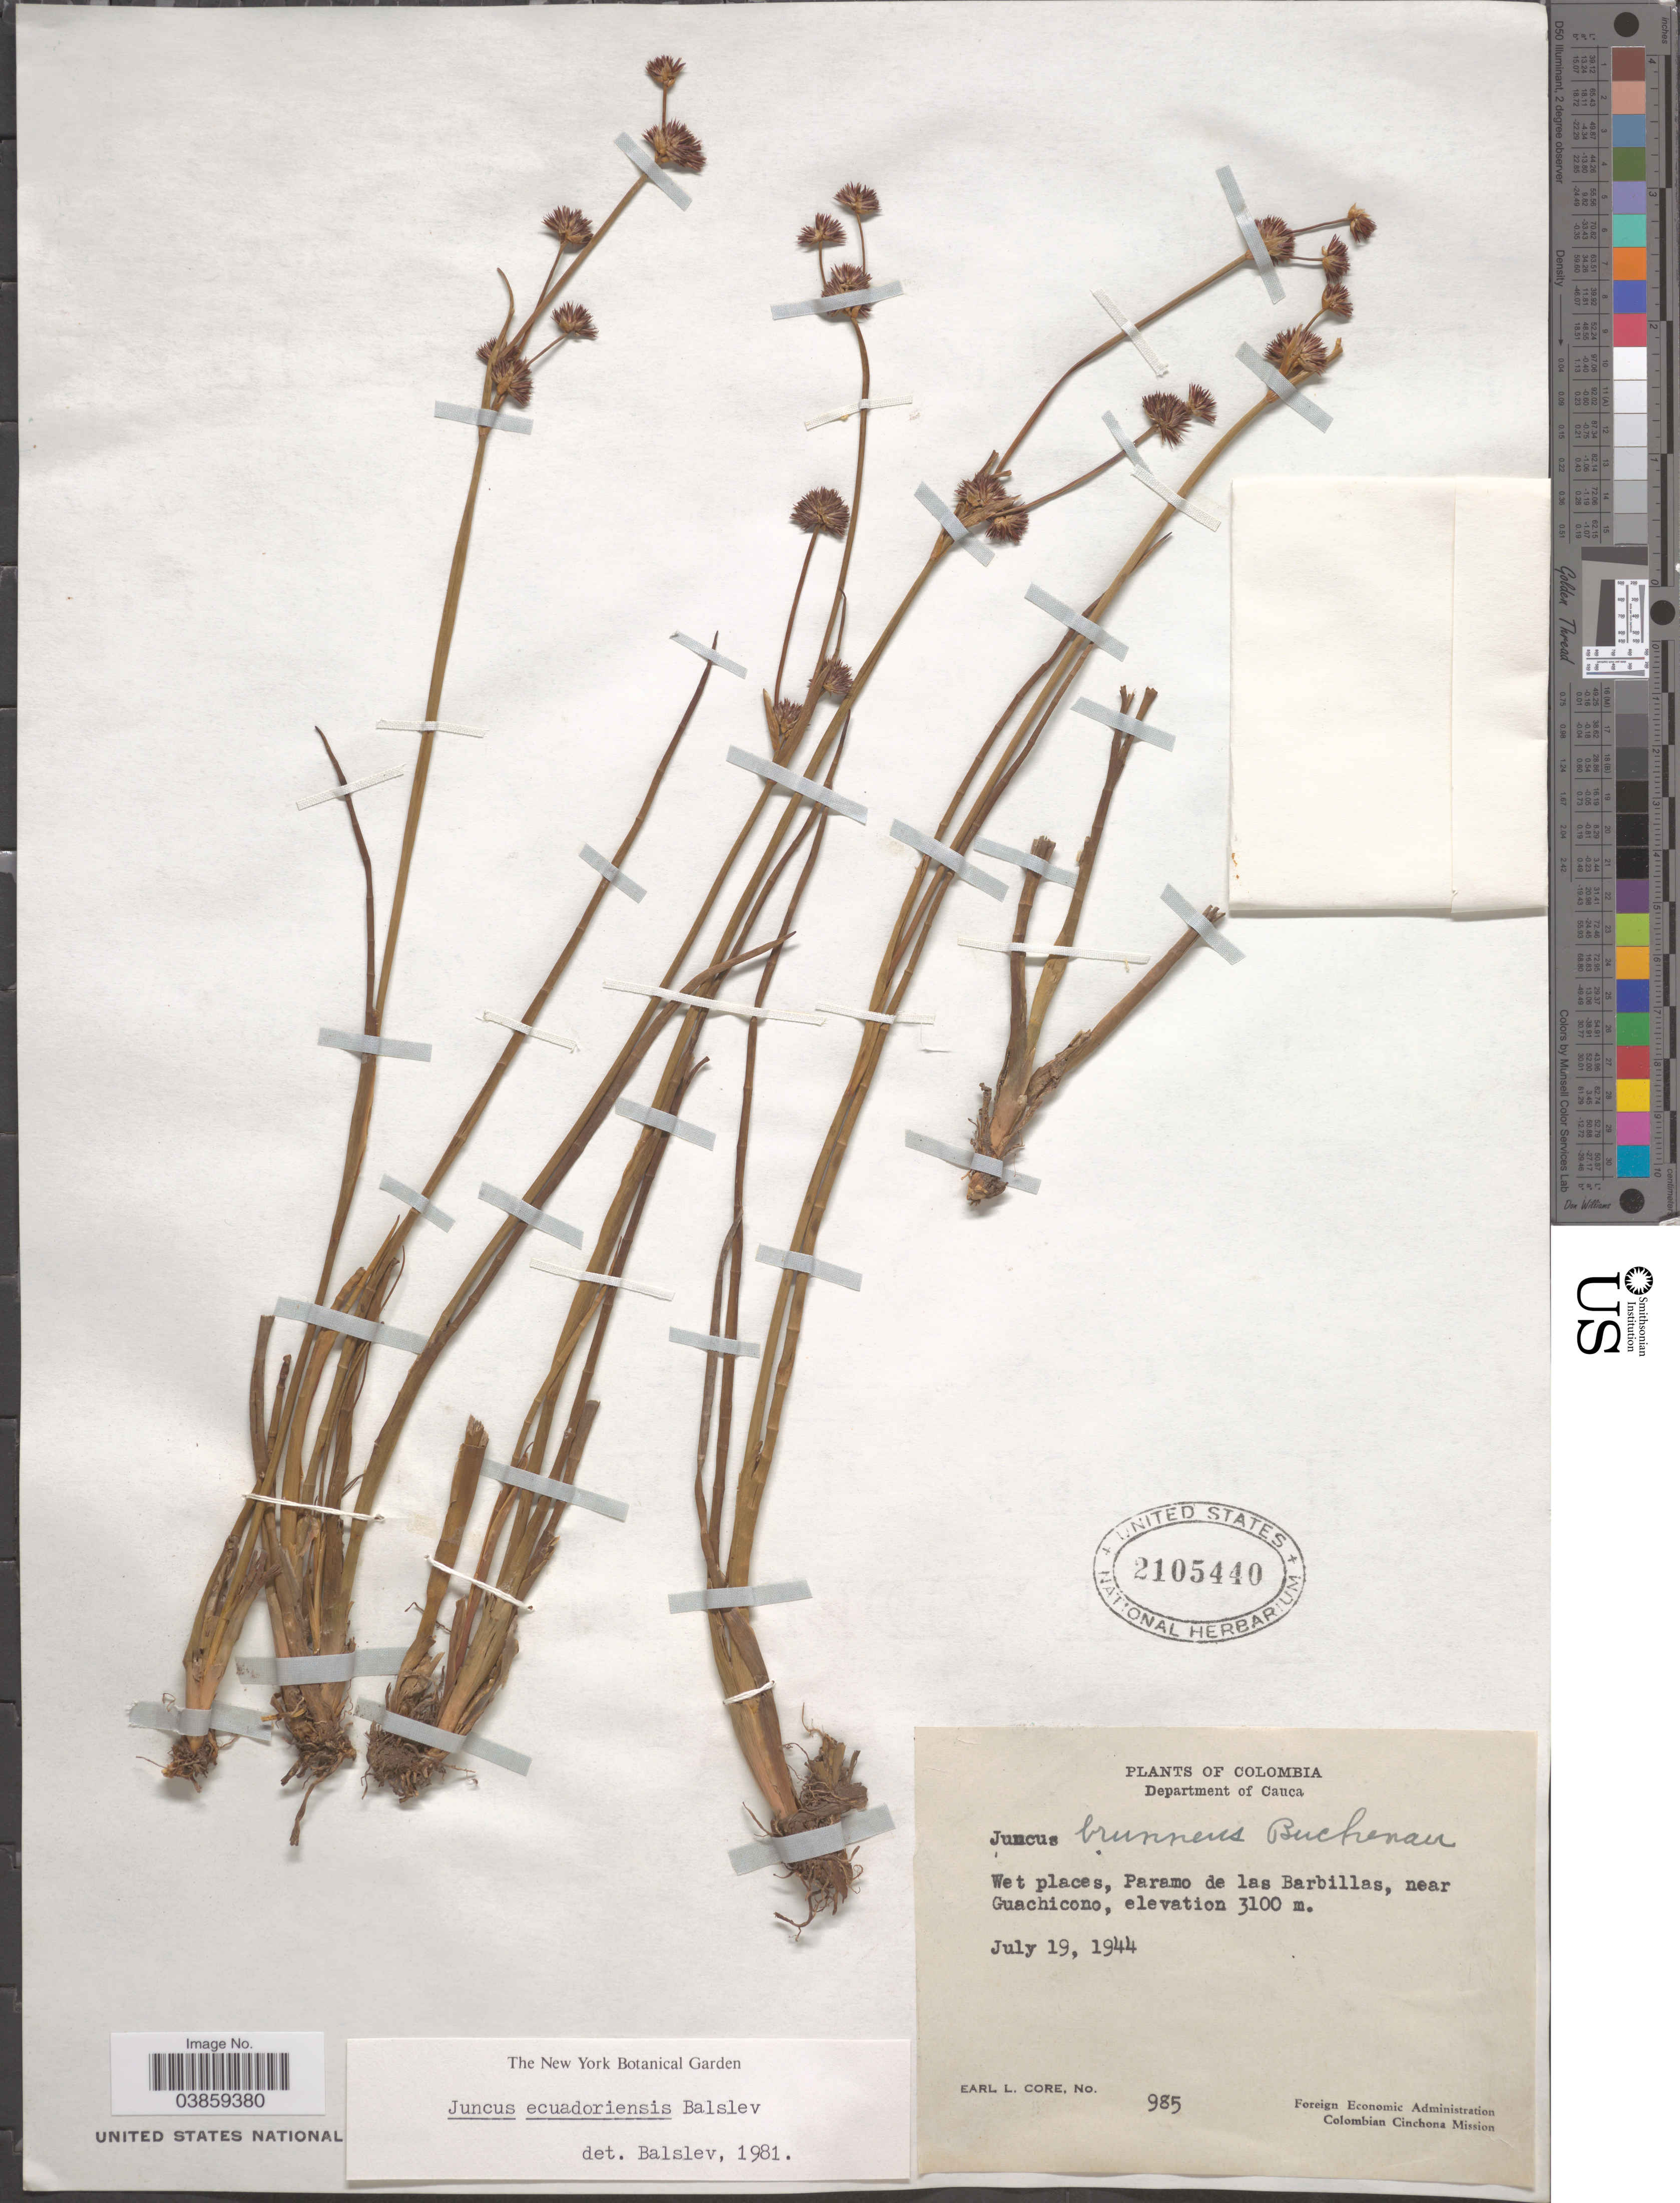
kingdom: Plantae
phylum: Tracheophyta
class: Liliopsida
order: Poales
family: Juncaceae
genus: Juncus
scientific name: Juncus ecuadoriensis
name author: Balslev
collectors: E. L. Core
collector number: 985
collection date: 1944-07-19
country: Colombia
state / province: Cauca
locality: Department of Cauca. Wet places, Paramo de las Barbillas, near Guachicono.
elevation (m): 3100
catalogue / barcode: US 2105440